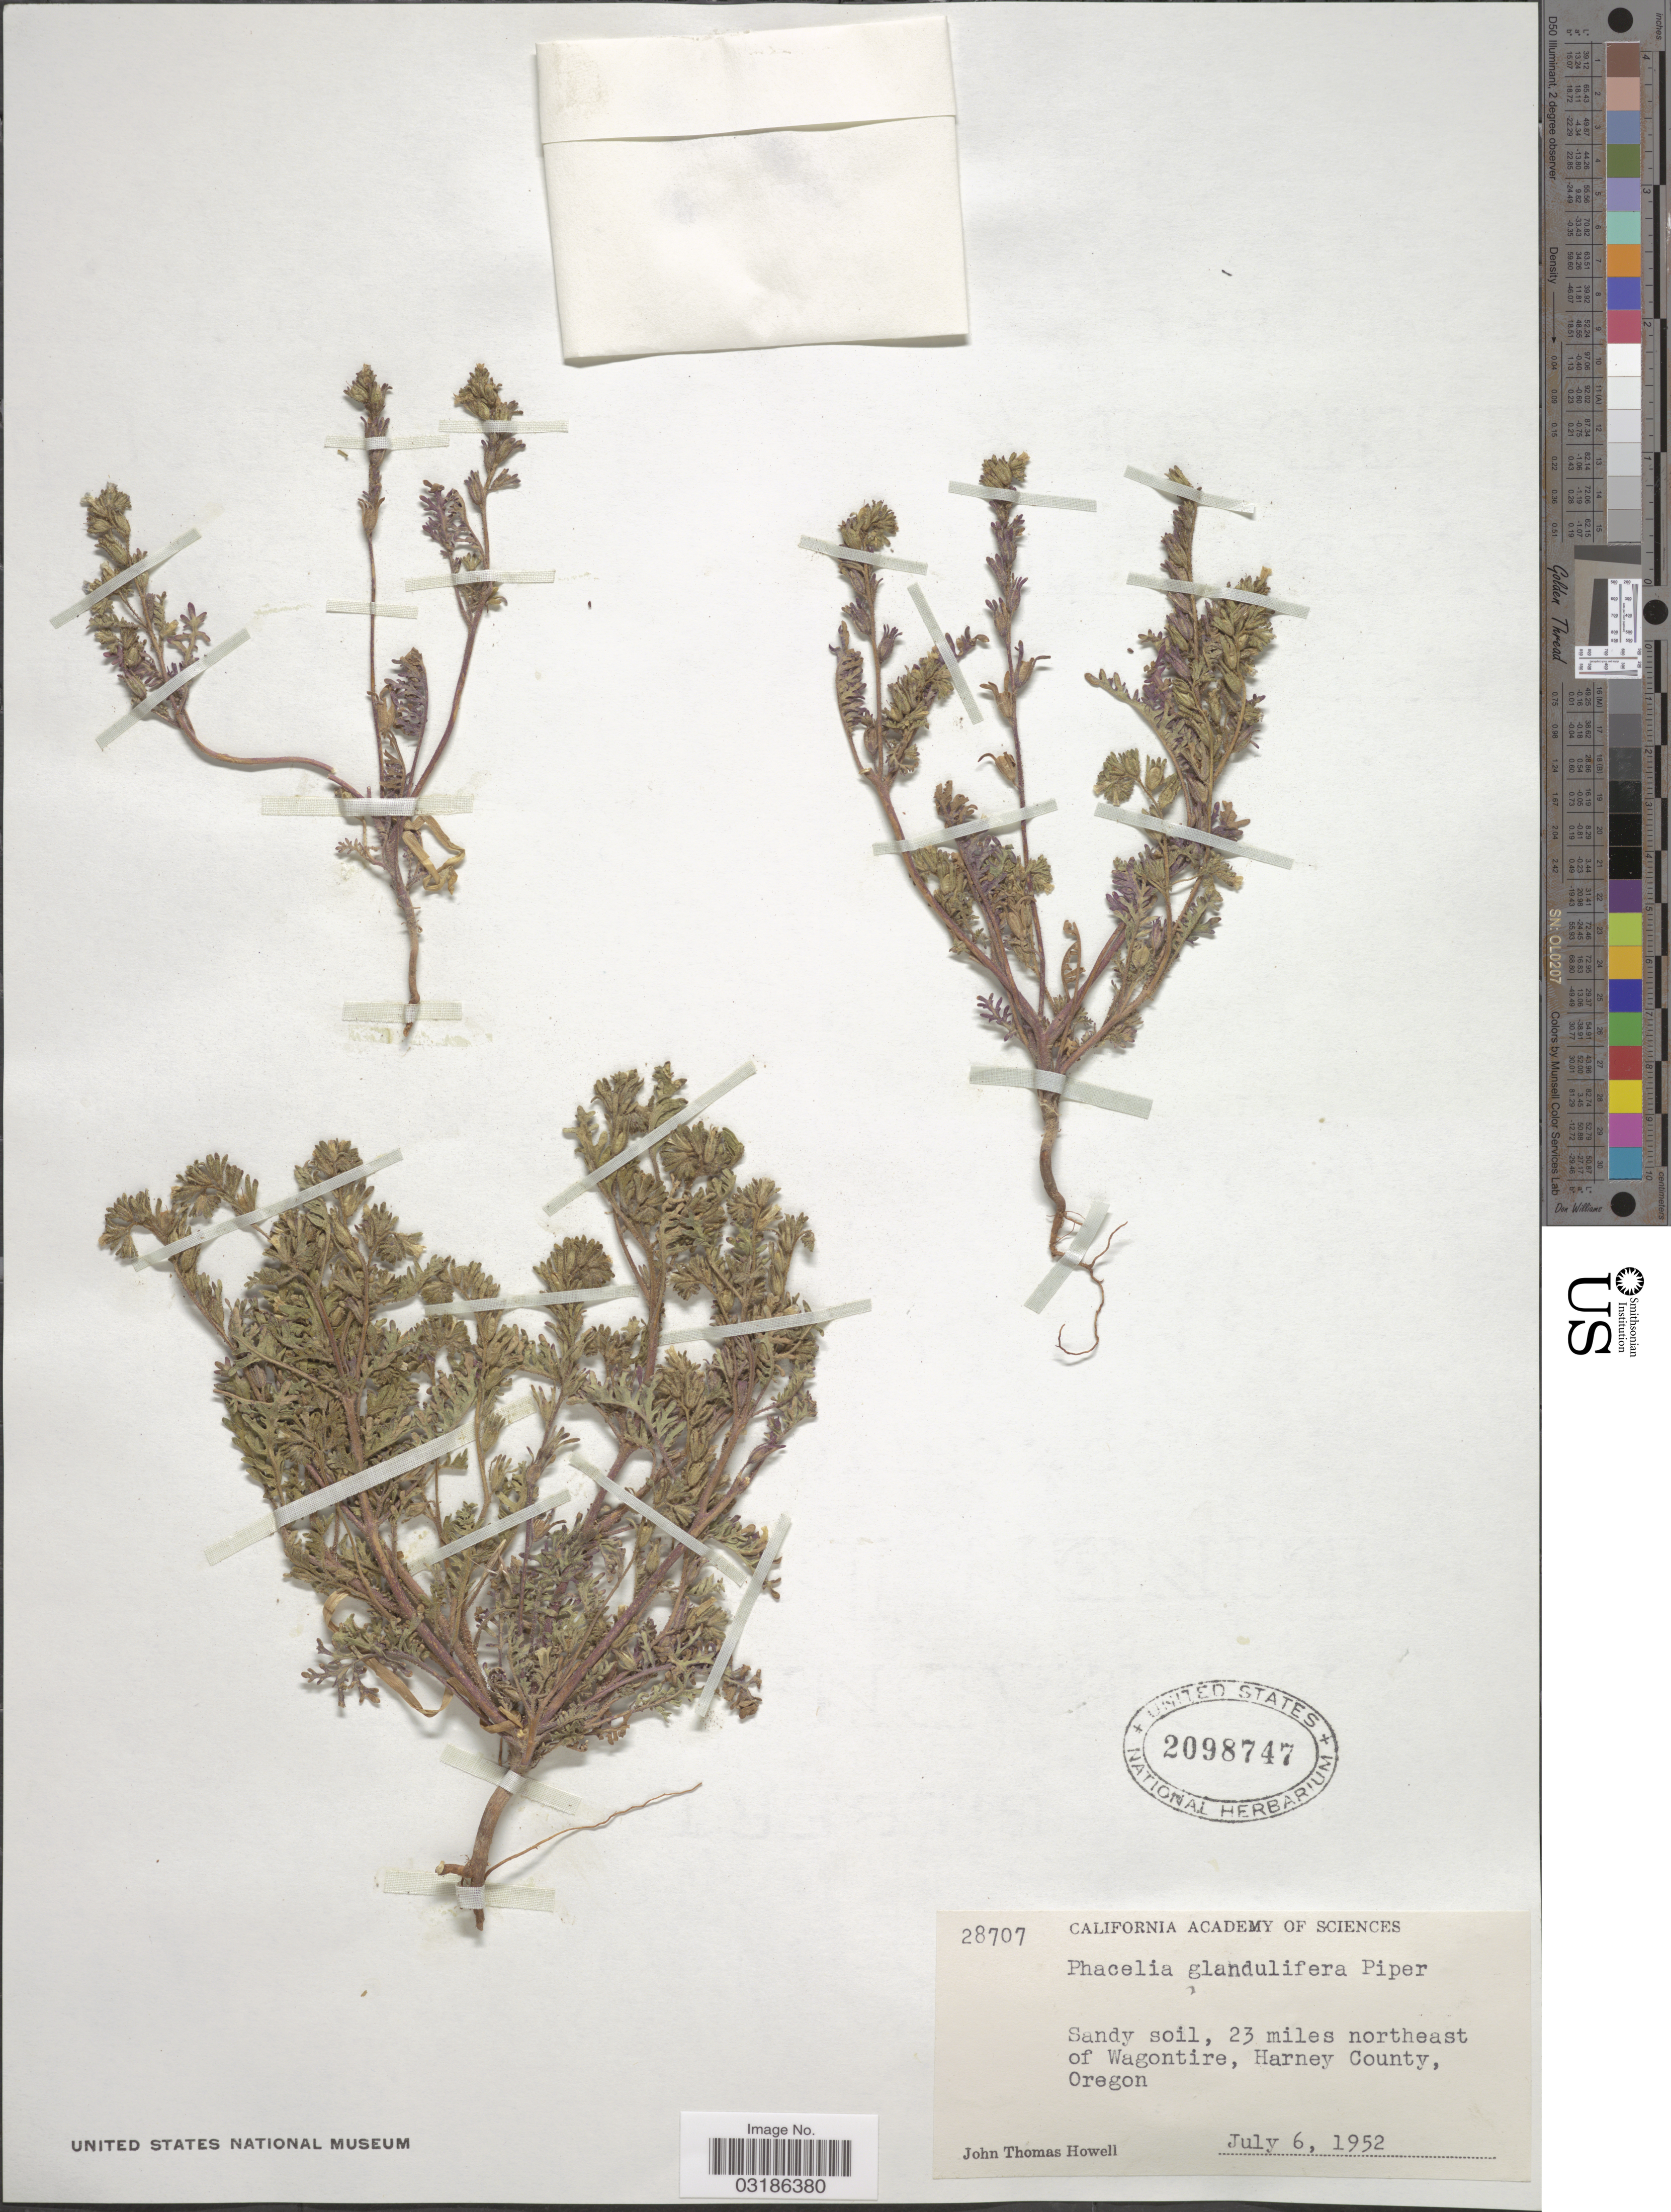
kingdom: Plantae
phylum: Tracheophyta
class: Magnoliopsida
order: Boraginales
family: Hydrophyllaceae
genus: Phacelia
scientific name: Phacelia glandulifera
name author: Piper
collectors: J. T. Howell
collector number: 28707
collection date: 1952-07-06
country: United States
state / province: Oregon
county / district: Harney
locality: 23 miles northeast of Wagontire, Harney County.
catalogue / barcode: US 2098747